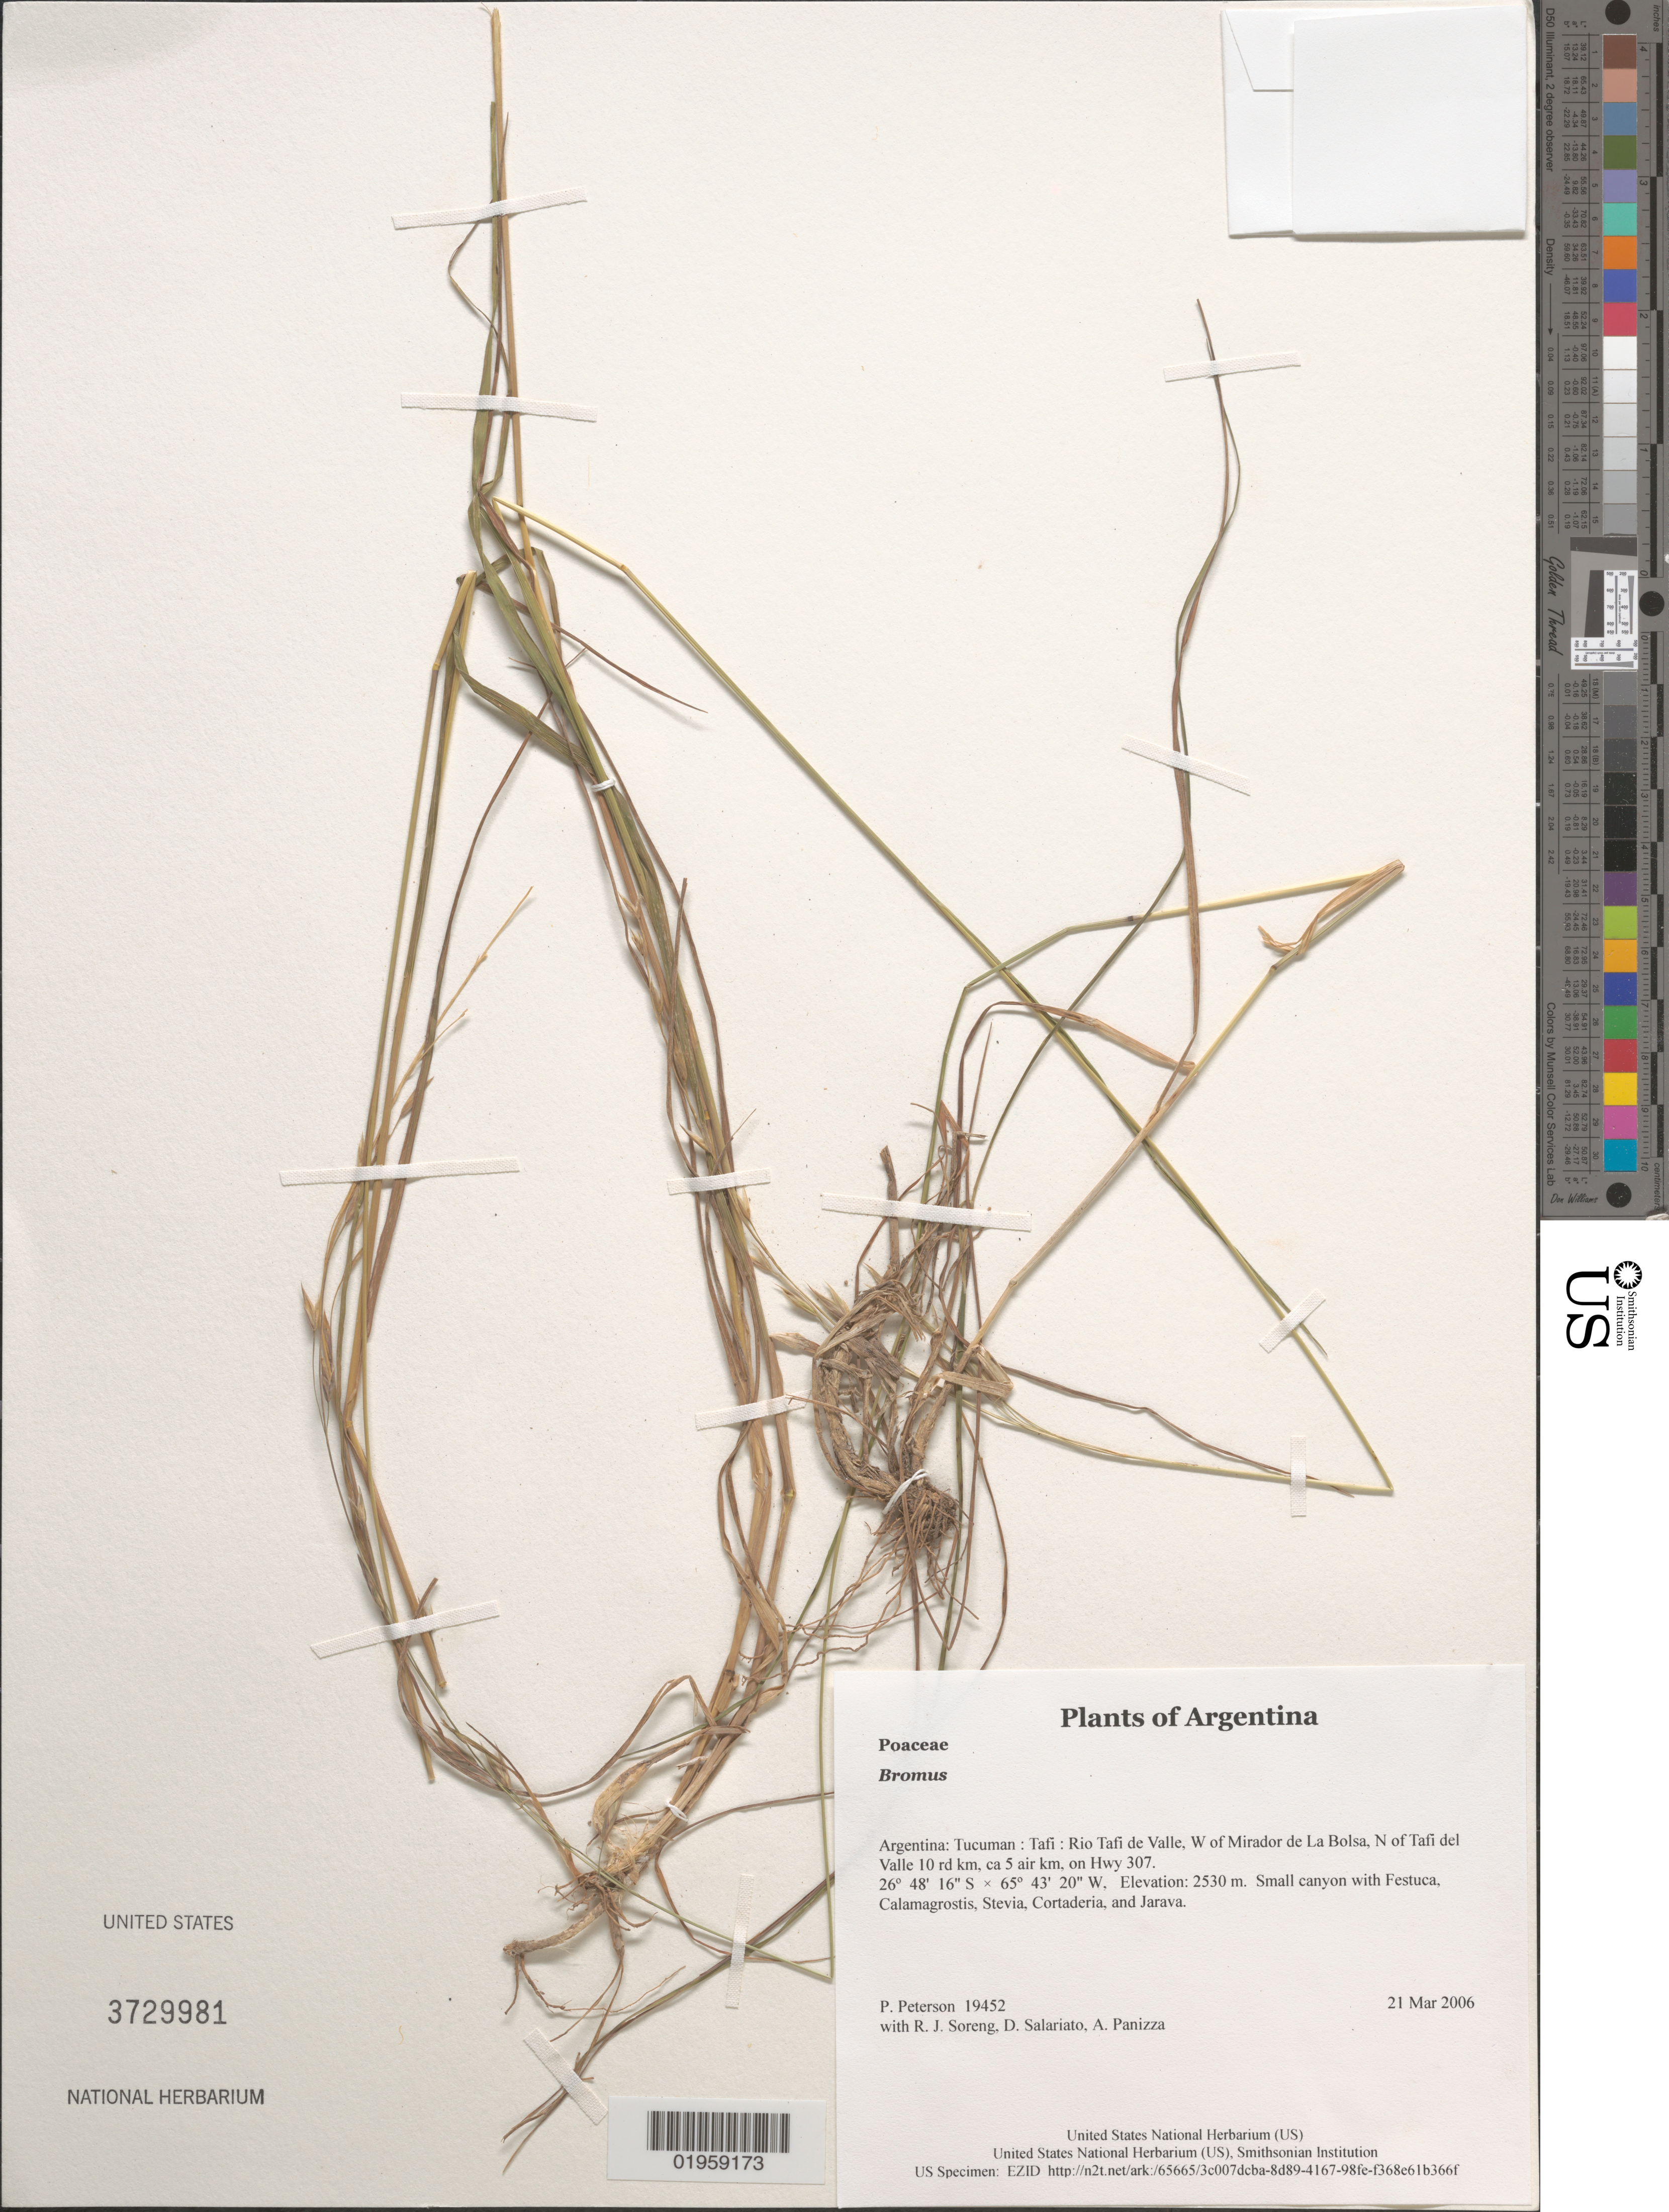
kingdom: Plantae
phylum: Tracheophyta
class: Liliopsida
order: Poales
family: Poaceae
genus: Bromus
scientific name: Bromus sp.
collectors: P. M. Peterson, R. J. Soreng, D. Salariato & A. Panizza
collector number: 19452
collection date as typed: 21 Mar 2006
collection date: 2006-03-21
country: Argentina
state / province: Tucuman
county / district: Tafi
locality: Rio Tafi de Valle, W of Mirador de La Bolsa, N of Tafi del Valle 10 rd km, ca 5 air km, on Hwy 307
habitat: Small canyon with Festuca, Calamagrostis, Stevia, Cortaderia, and Jarava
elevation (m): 2530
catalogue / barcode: US 3729981